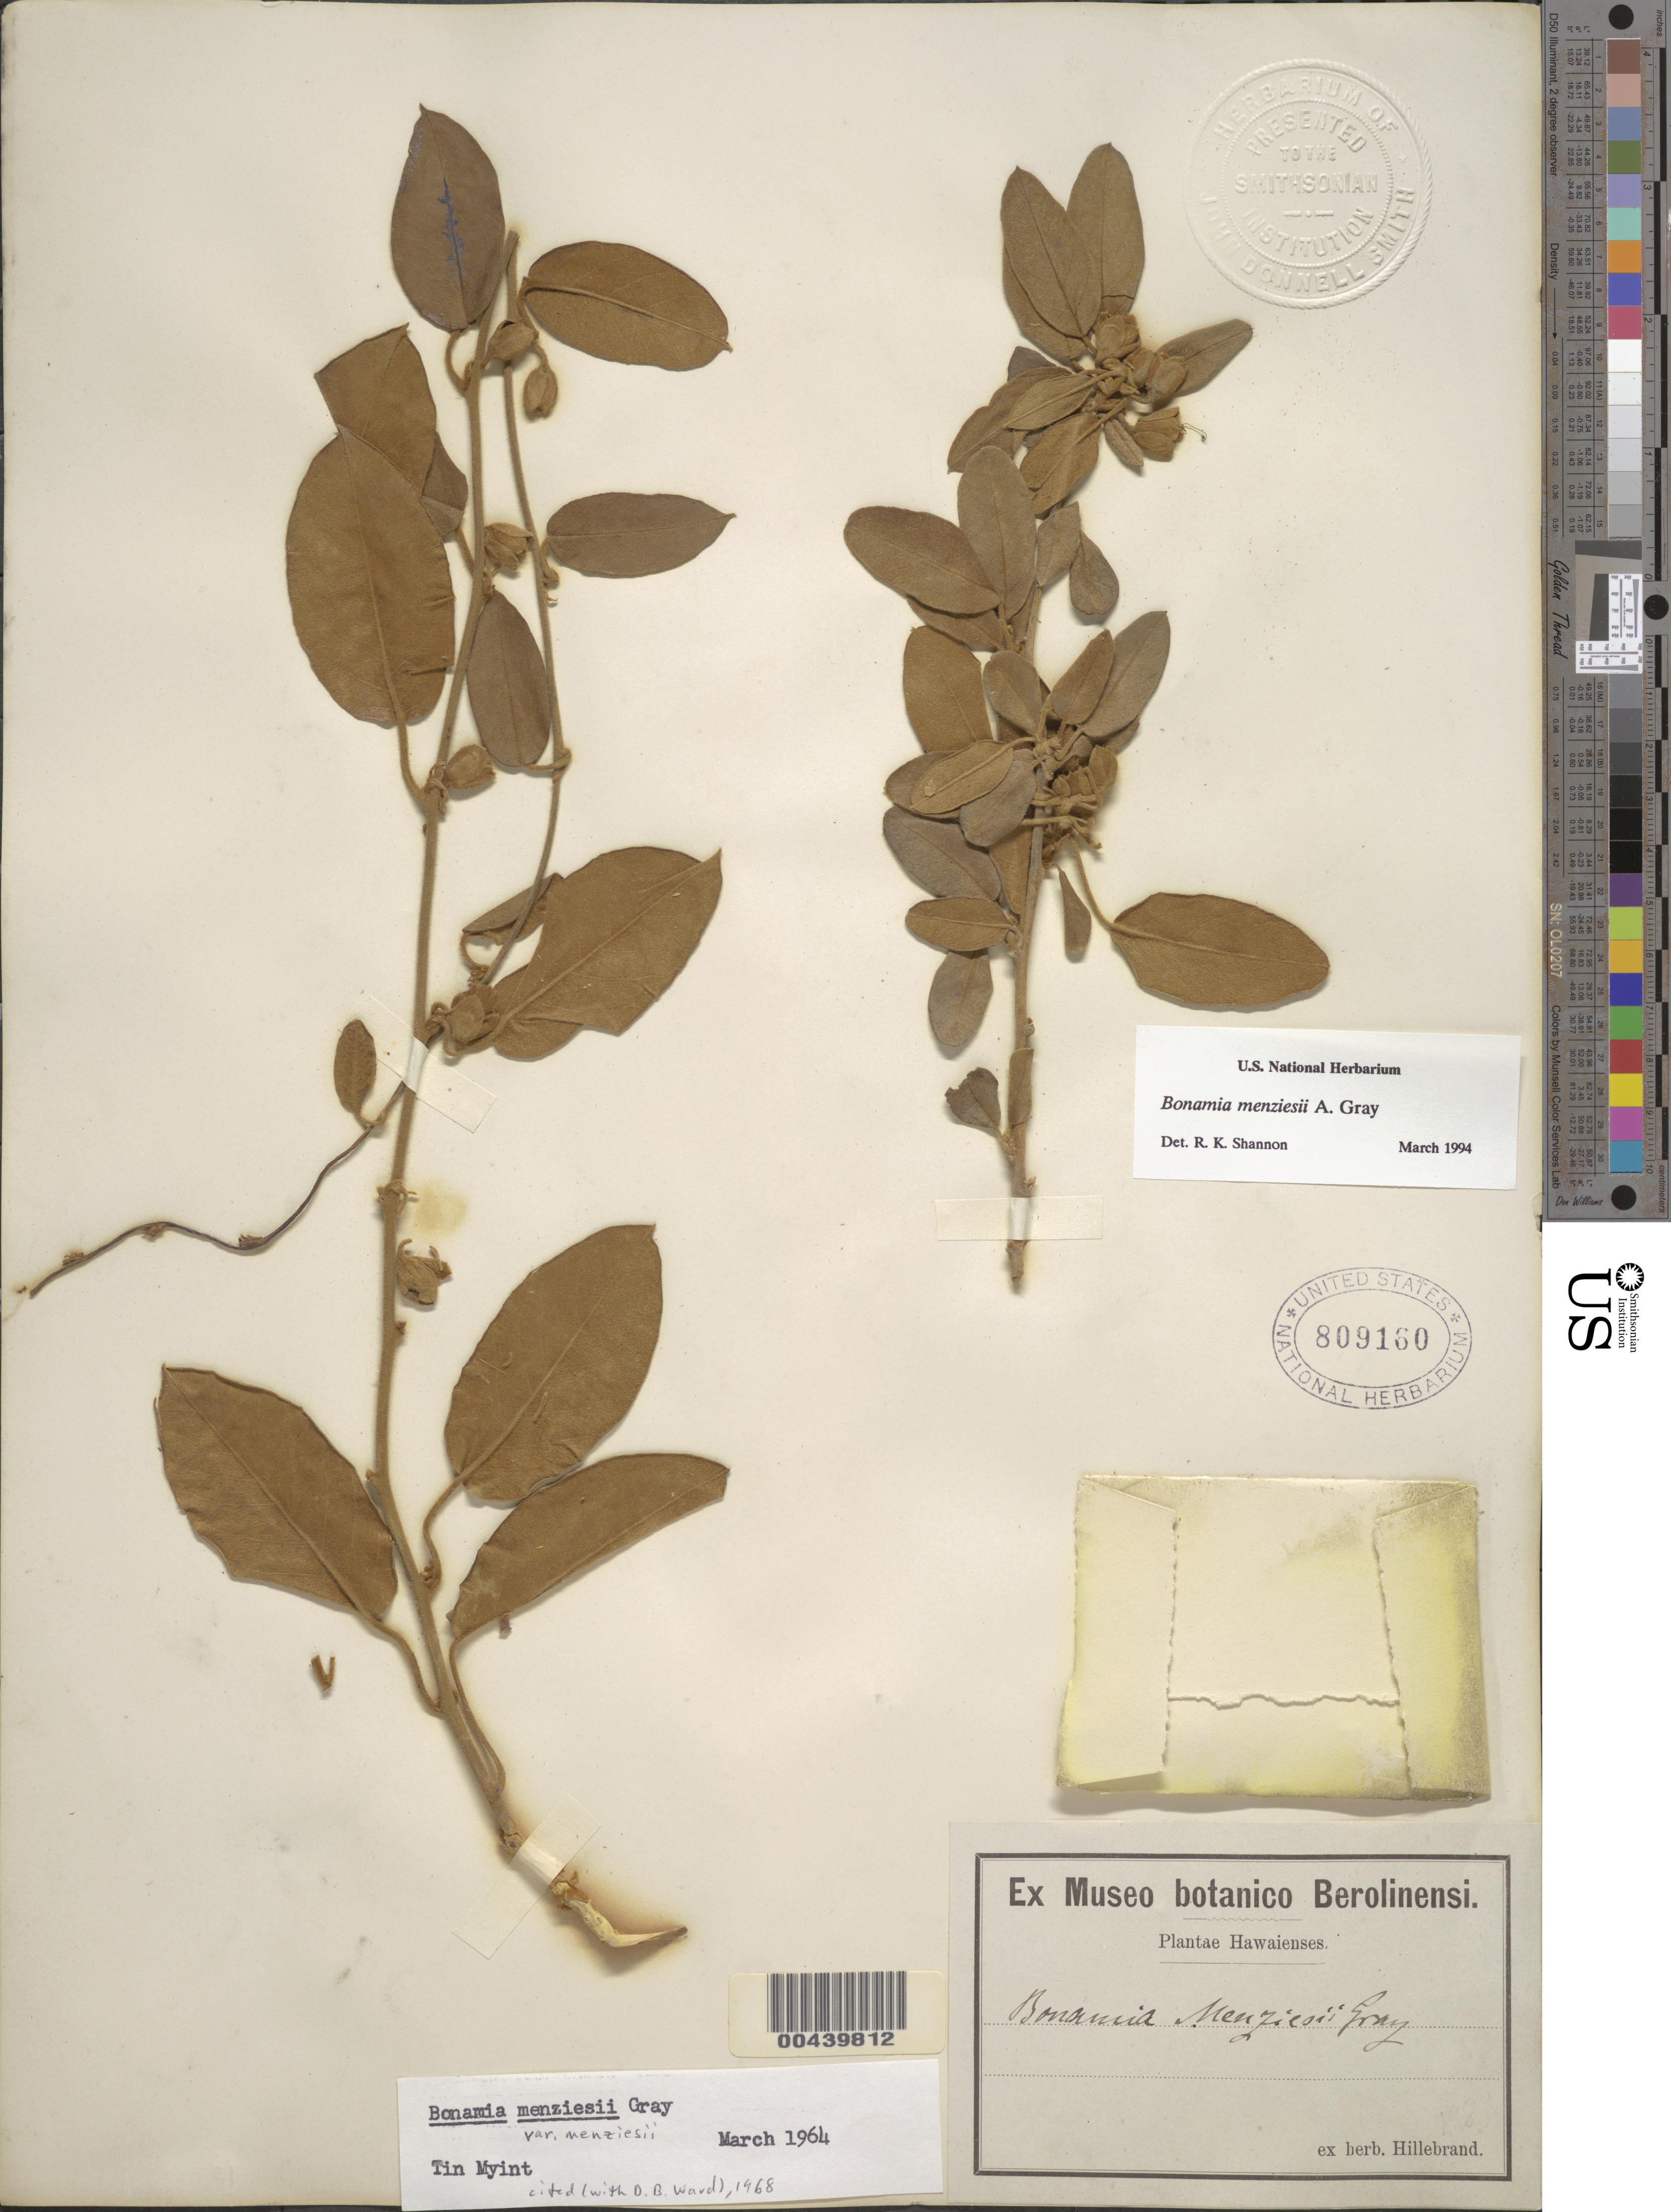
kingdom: Plantae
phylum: Tracheophyta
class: Magnoliopsida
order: Solanales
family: Convolvulaceae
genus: Bonamia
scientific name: Bonamia menziesii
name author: A. Gray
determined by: Shannon, R. K., (UNITED STATES)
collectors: W. Hillebrand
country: United States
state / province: Hawaii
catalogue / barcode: US 809160